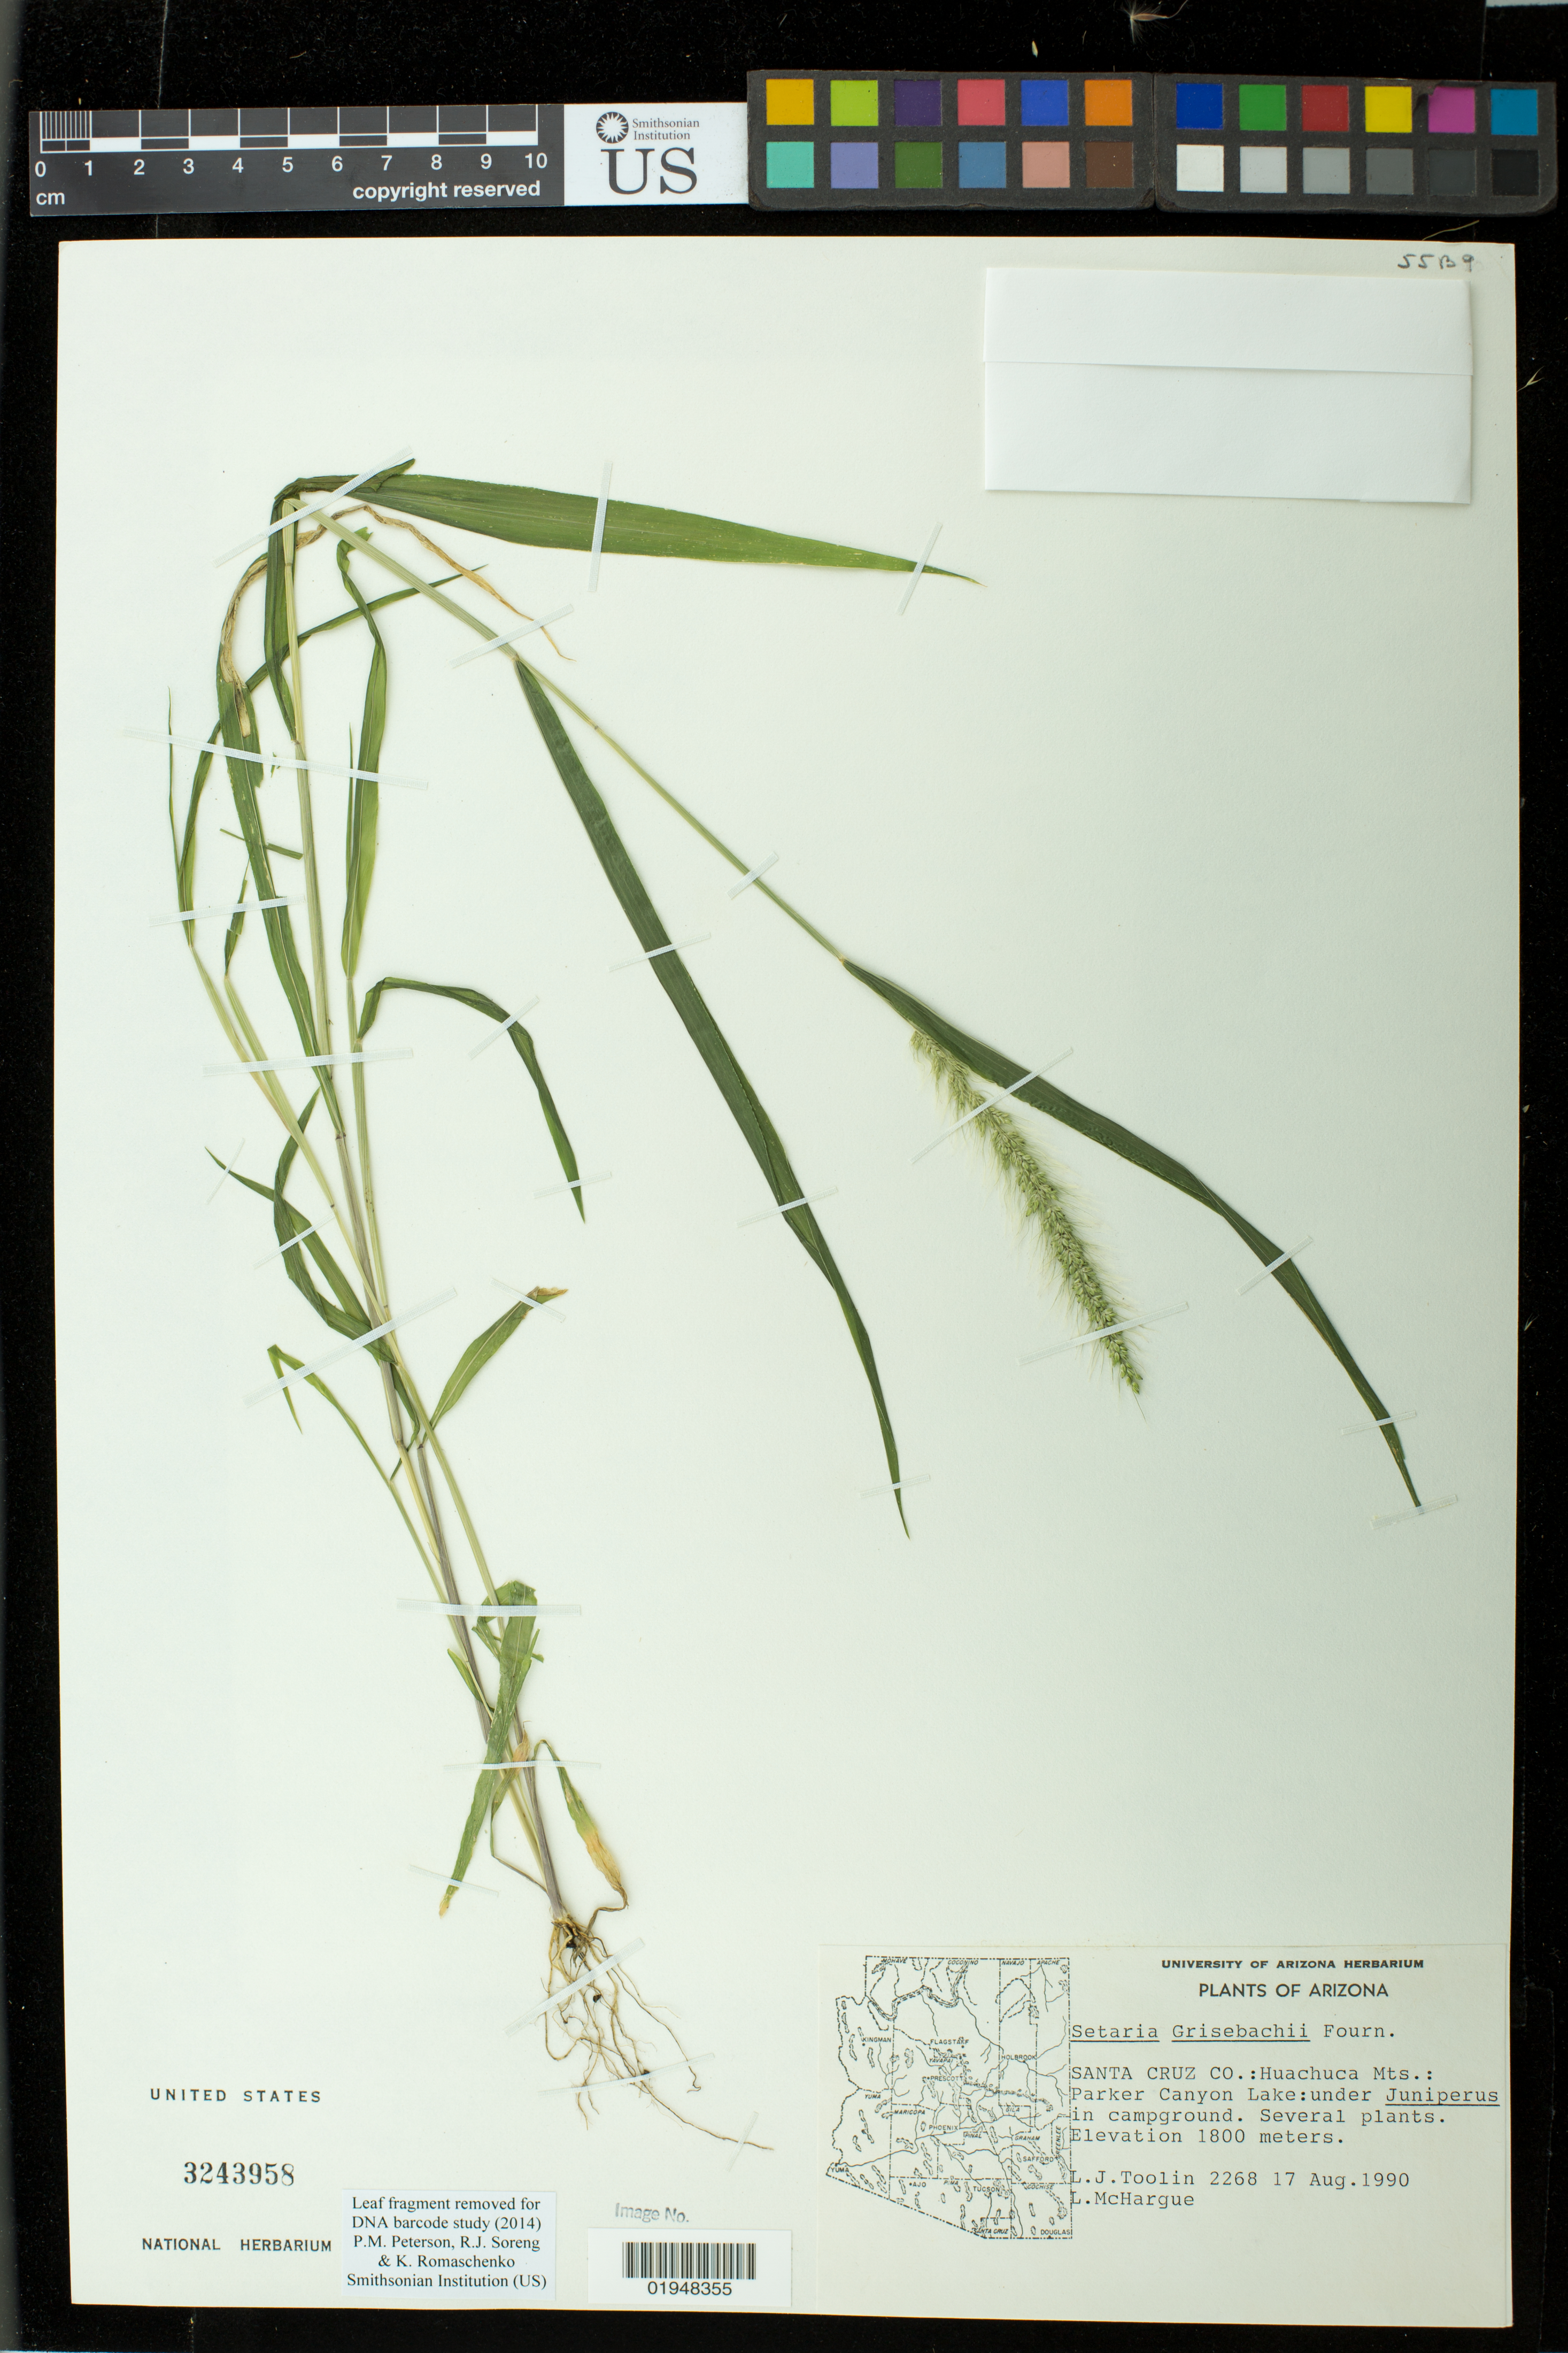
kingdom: Plantae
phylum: Tracheophyta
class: Liliopsida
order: Poales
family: Poaceae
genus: Setaria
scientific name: Setaria grisebachii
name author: E. Fourn.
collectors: L. J. Toolin & L. Mchargue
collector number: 2268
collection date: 1990-08-17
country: United States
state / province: Arizona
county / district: Cochise County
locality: SANTA CRUZ CO.: Huachuca Mts.: Parker Canyon Lake: in campground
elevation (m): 1800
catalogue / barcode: US 3243958